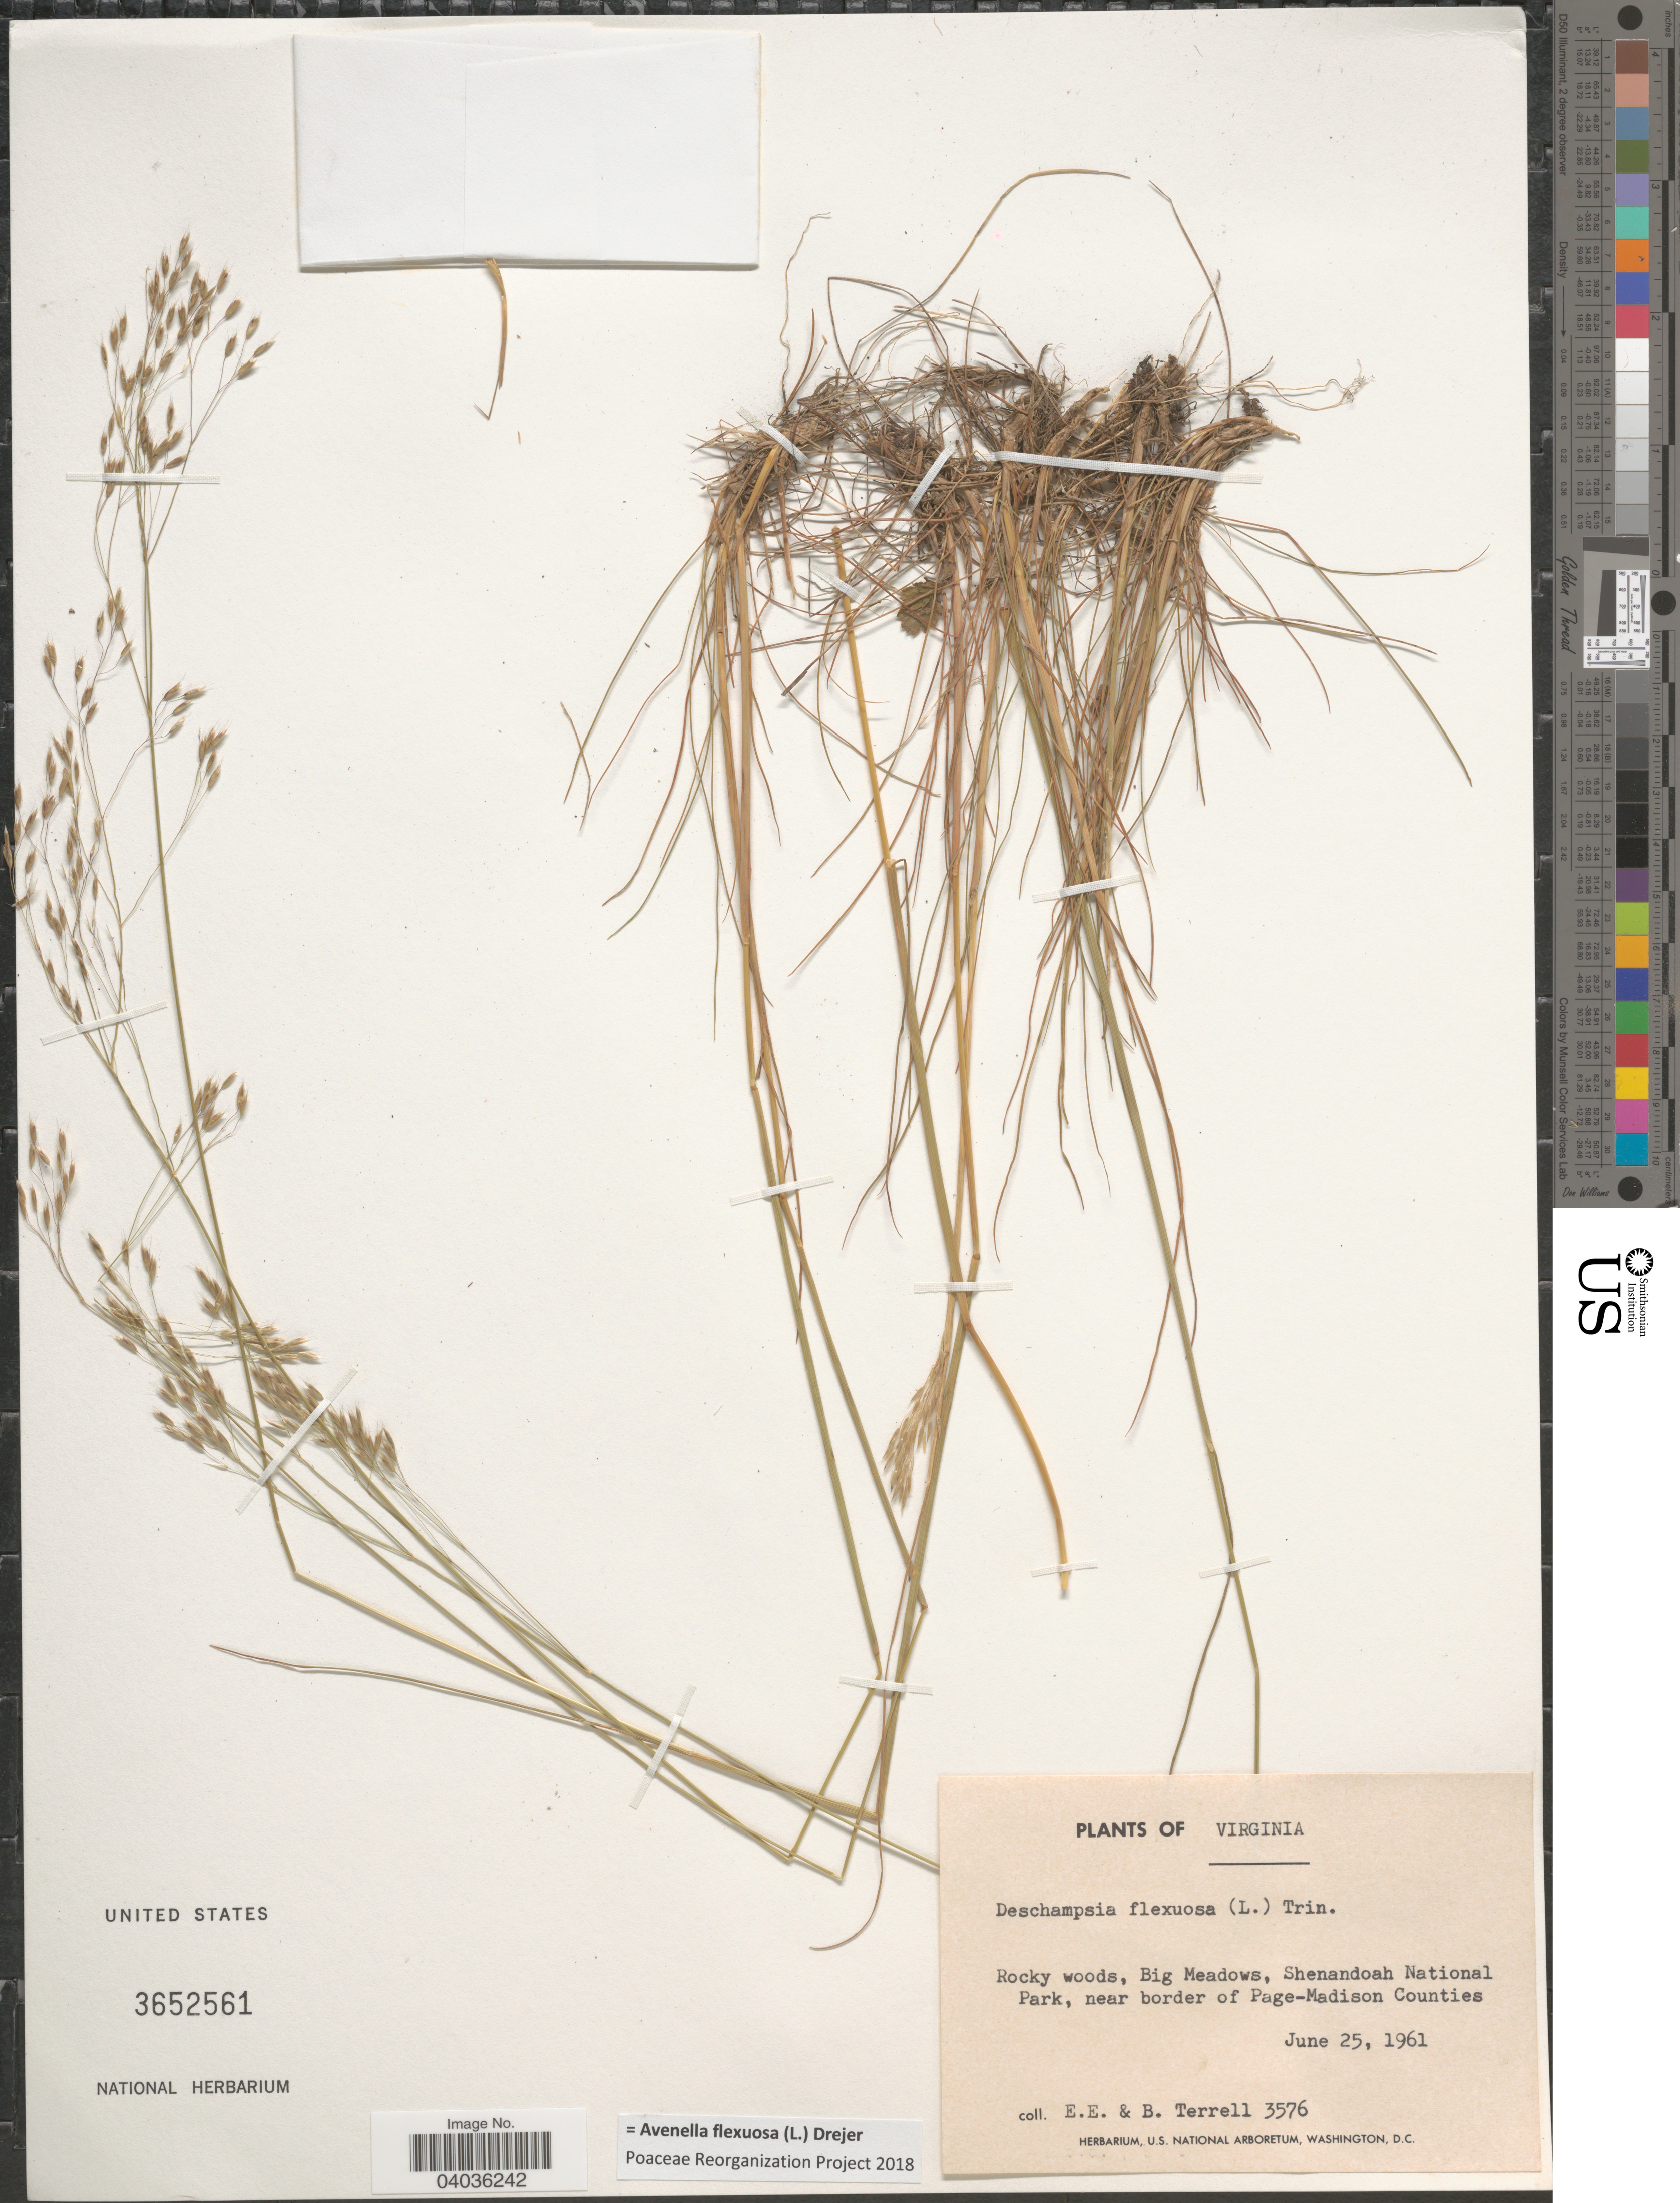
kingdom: Plantae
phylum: Tracheophyta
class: Liliopsida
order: Poales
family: Poaceae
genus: Avenella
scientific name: Avenella flexuosa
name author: (L.) Drejer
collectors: E. E. Terrell & B. Terrell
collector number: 3576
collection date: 1961-06-25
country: United States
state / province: Virginia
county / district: Madison / Page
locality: Rocky woods, Big Meadows, Shenandoah National Park, near border of Page-Madison Counties.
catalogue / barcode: US 3652561